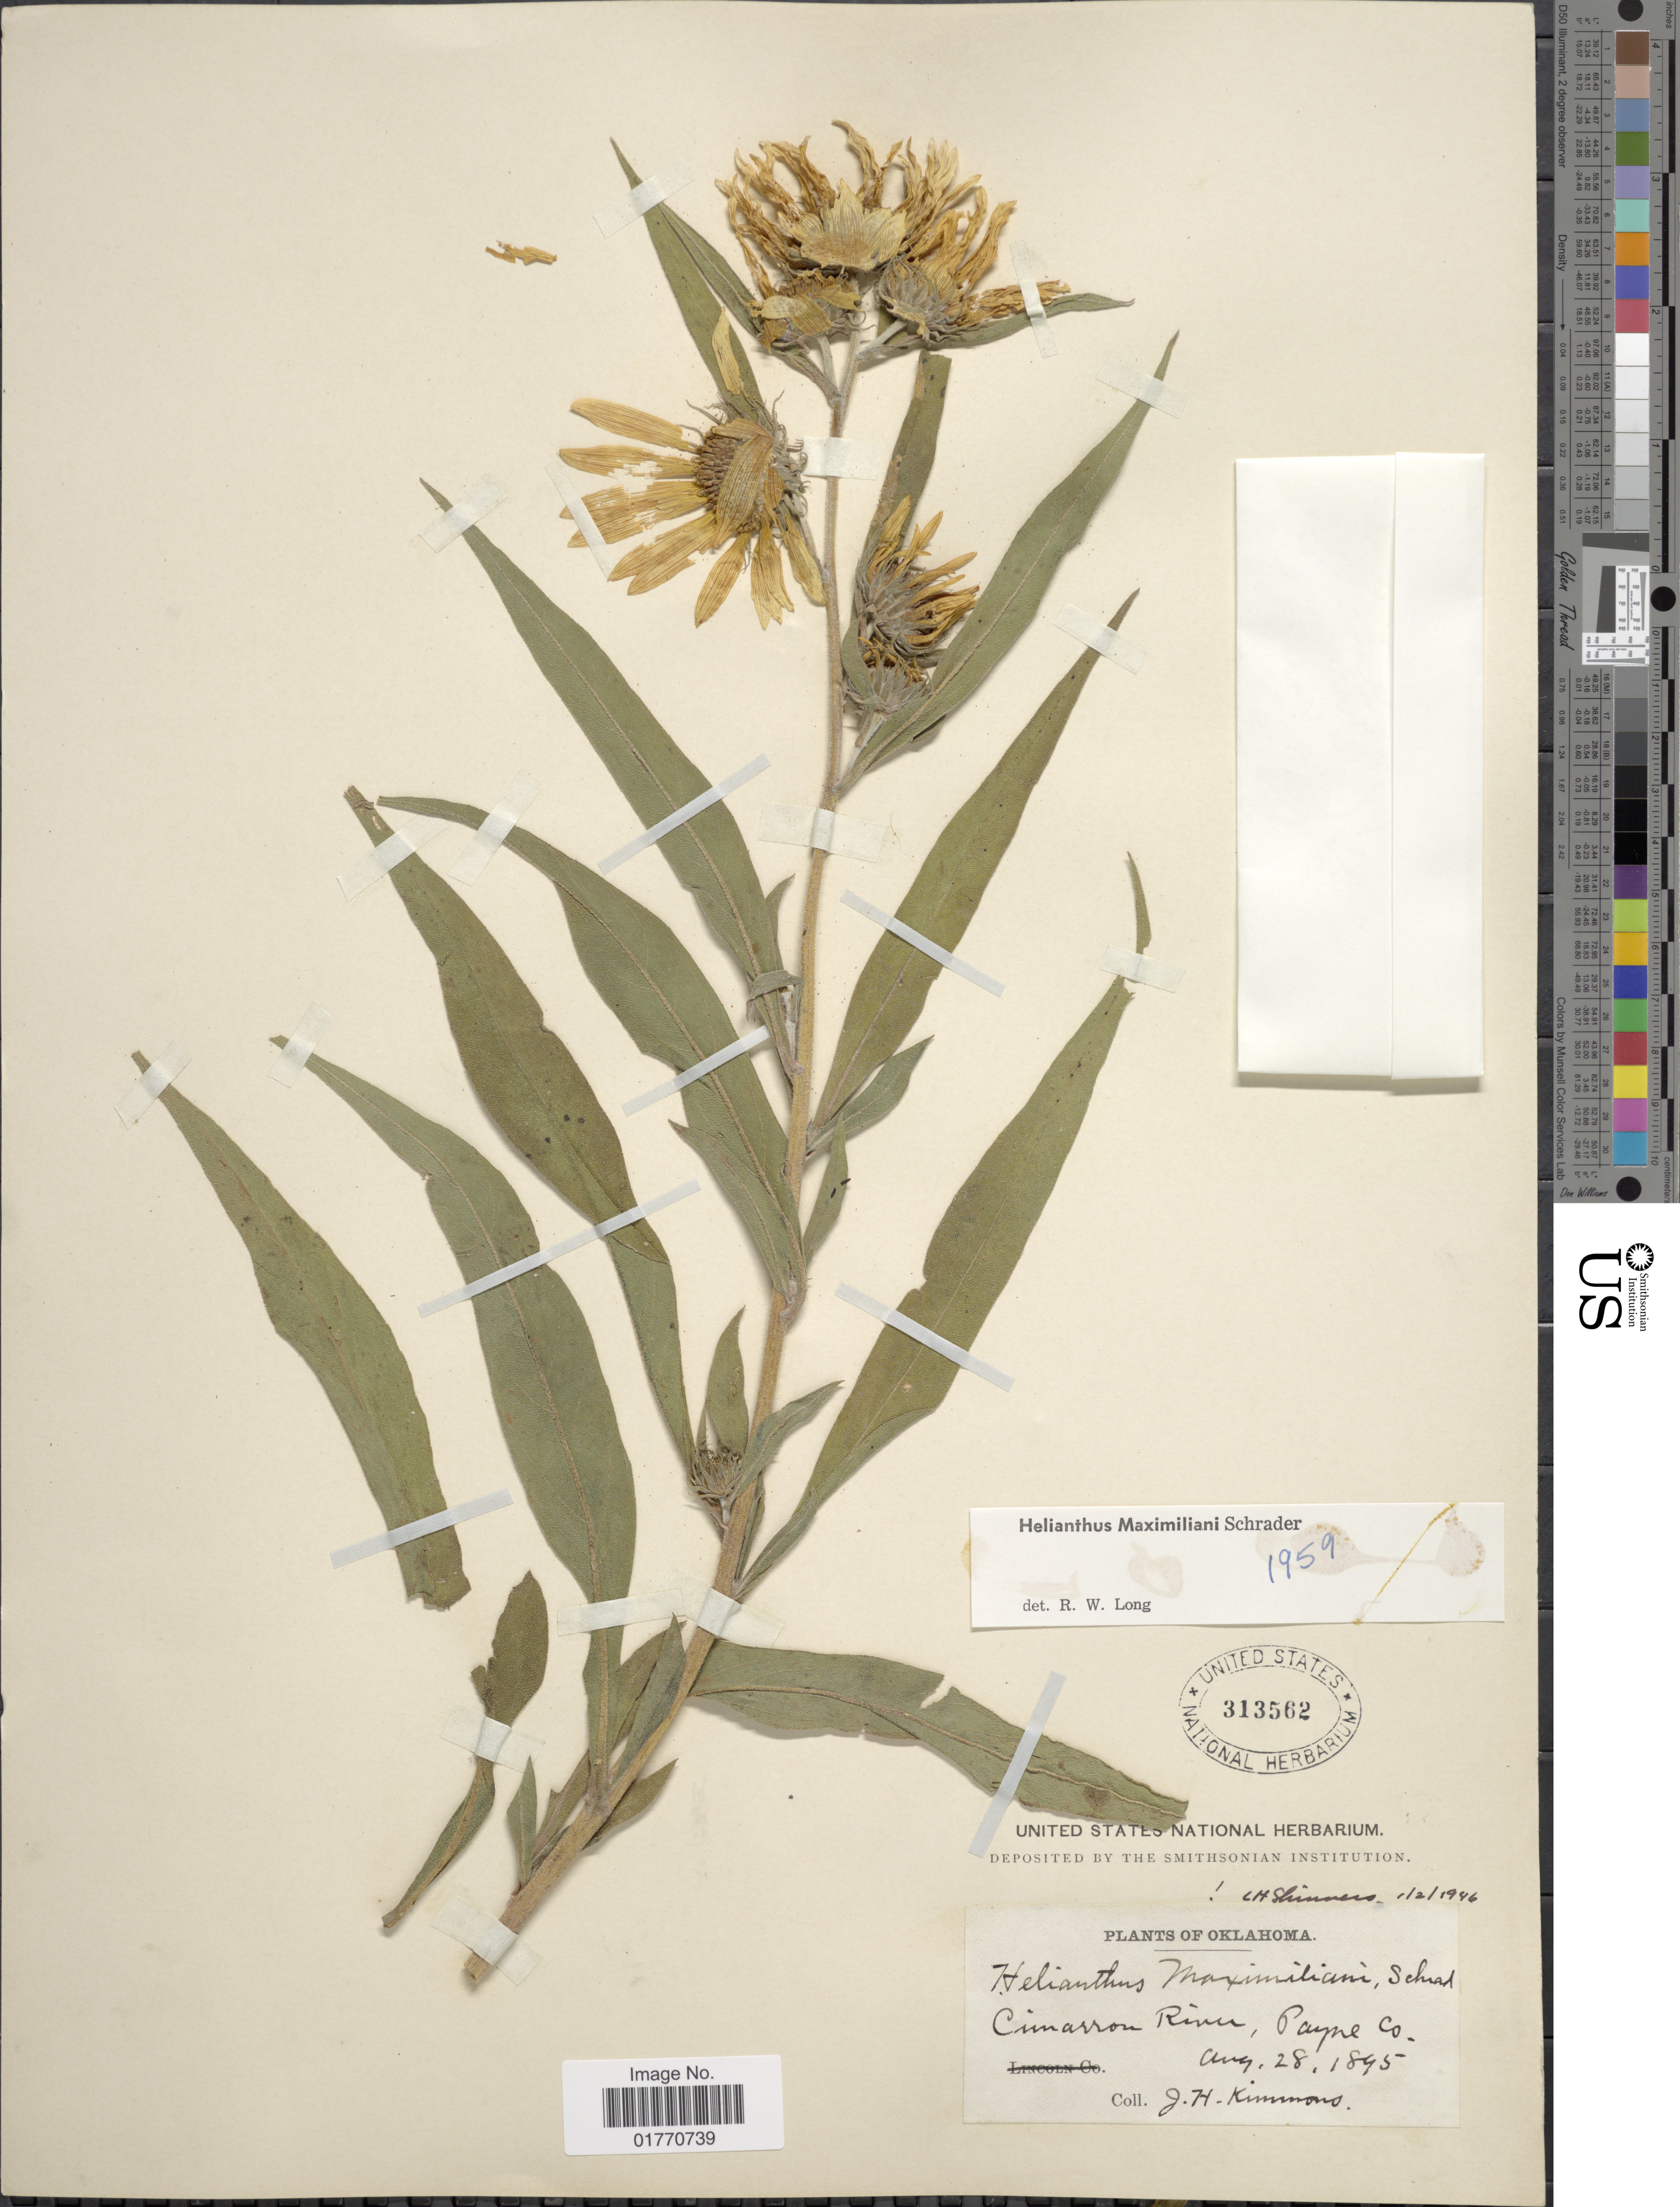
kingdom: Plantae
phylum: Tracheophyta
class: Magnoliopsida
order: Asterales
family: Asteraceae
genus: Helianthus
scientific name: Helianthus maximiliani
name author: Schrad.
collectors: J. Kimmons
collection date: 1895-08-28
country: United States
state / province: Oklahoma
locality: Cimarron River, Payne Co.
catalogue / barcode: US 313562